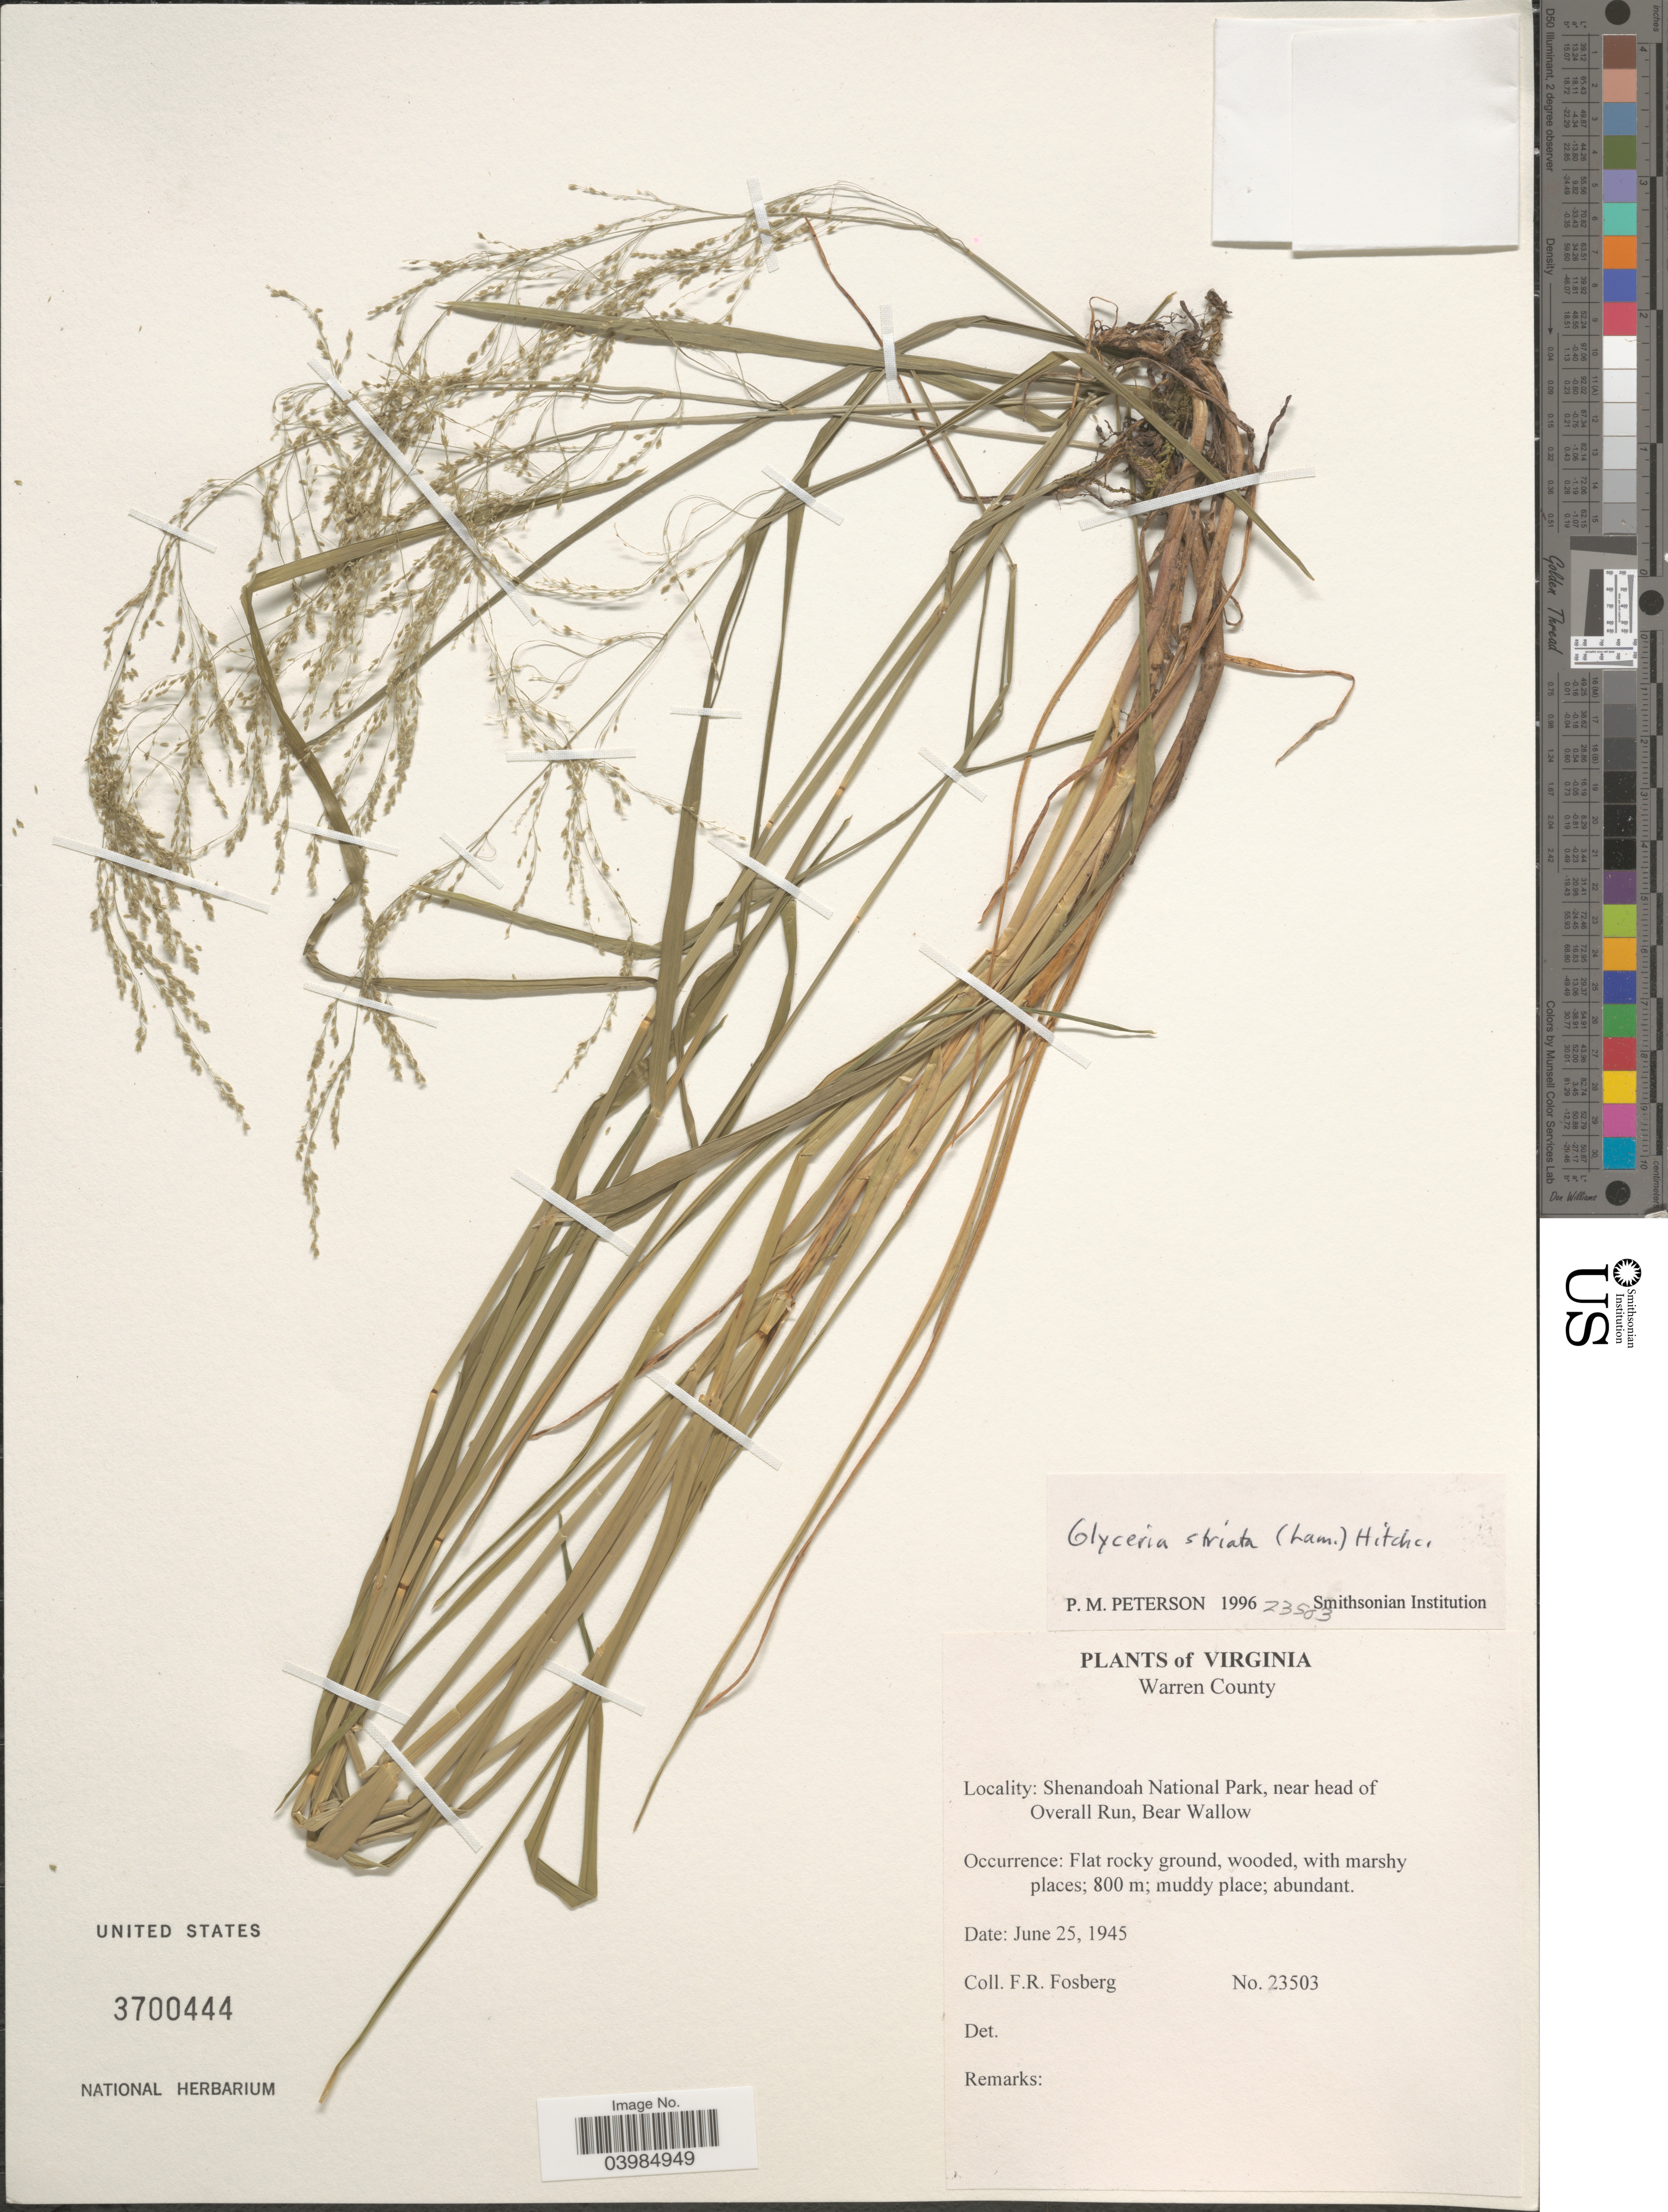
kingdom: Plantae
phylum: Tracheophyta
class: Liliopsida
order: Poales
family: Poaceae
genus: Glyceria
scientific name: Glyceria striata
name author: (Lam.) Hitchc.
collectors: F. R. Fosberg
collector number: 23503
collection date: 1945-06-25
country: United States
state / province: Virginia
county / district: Warren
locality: Warren County. Shenandoah National Park, near head of Overall Run, Bear Wallow.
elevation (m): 800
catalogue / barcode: US 3700444